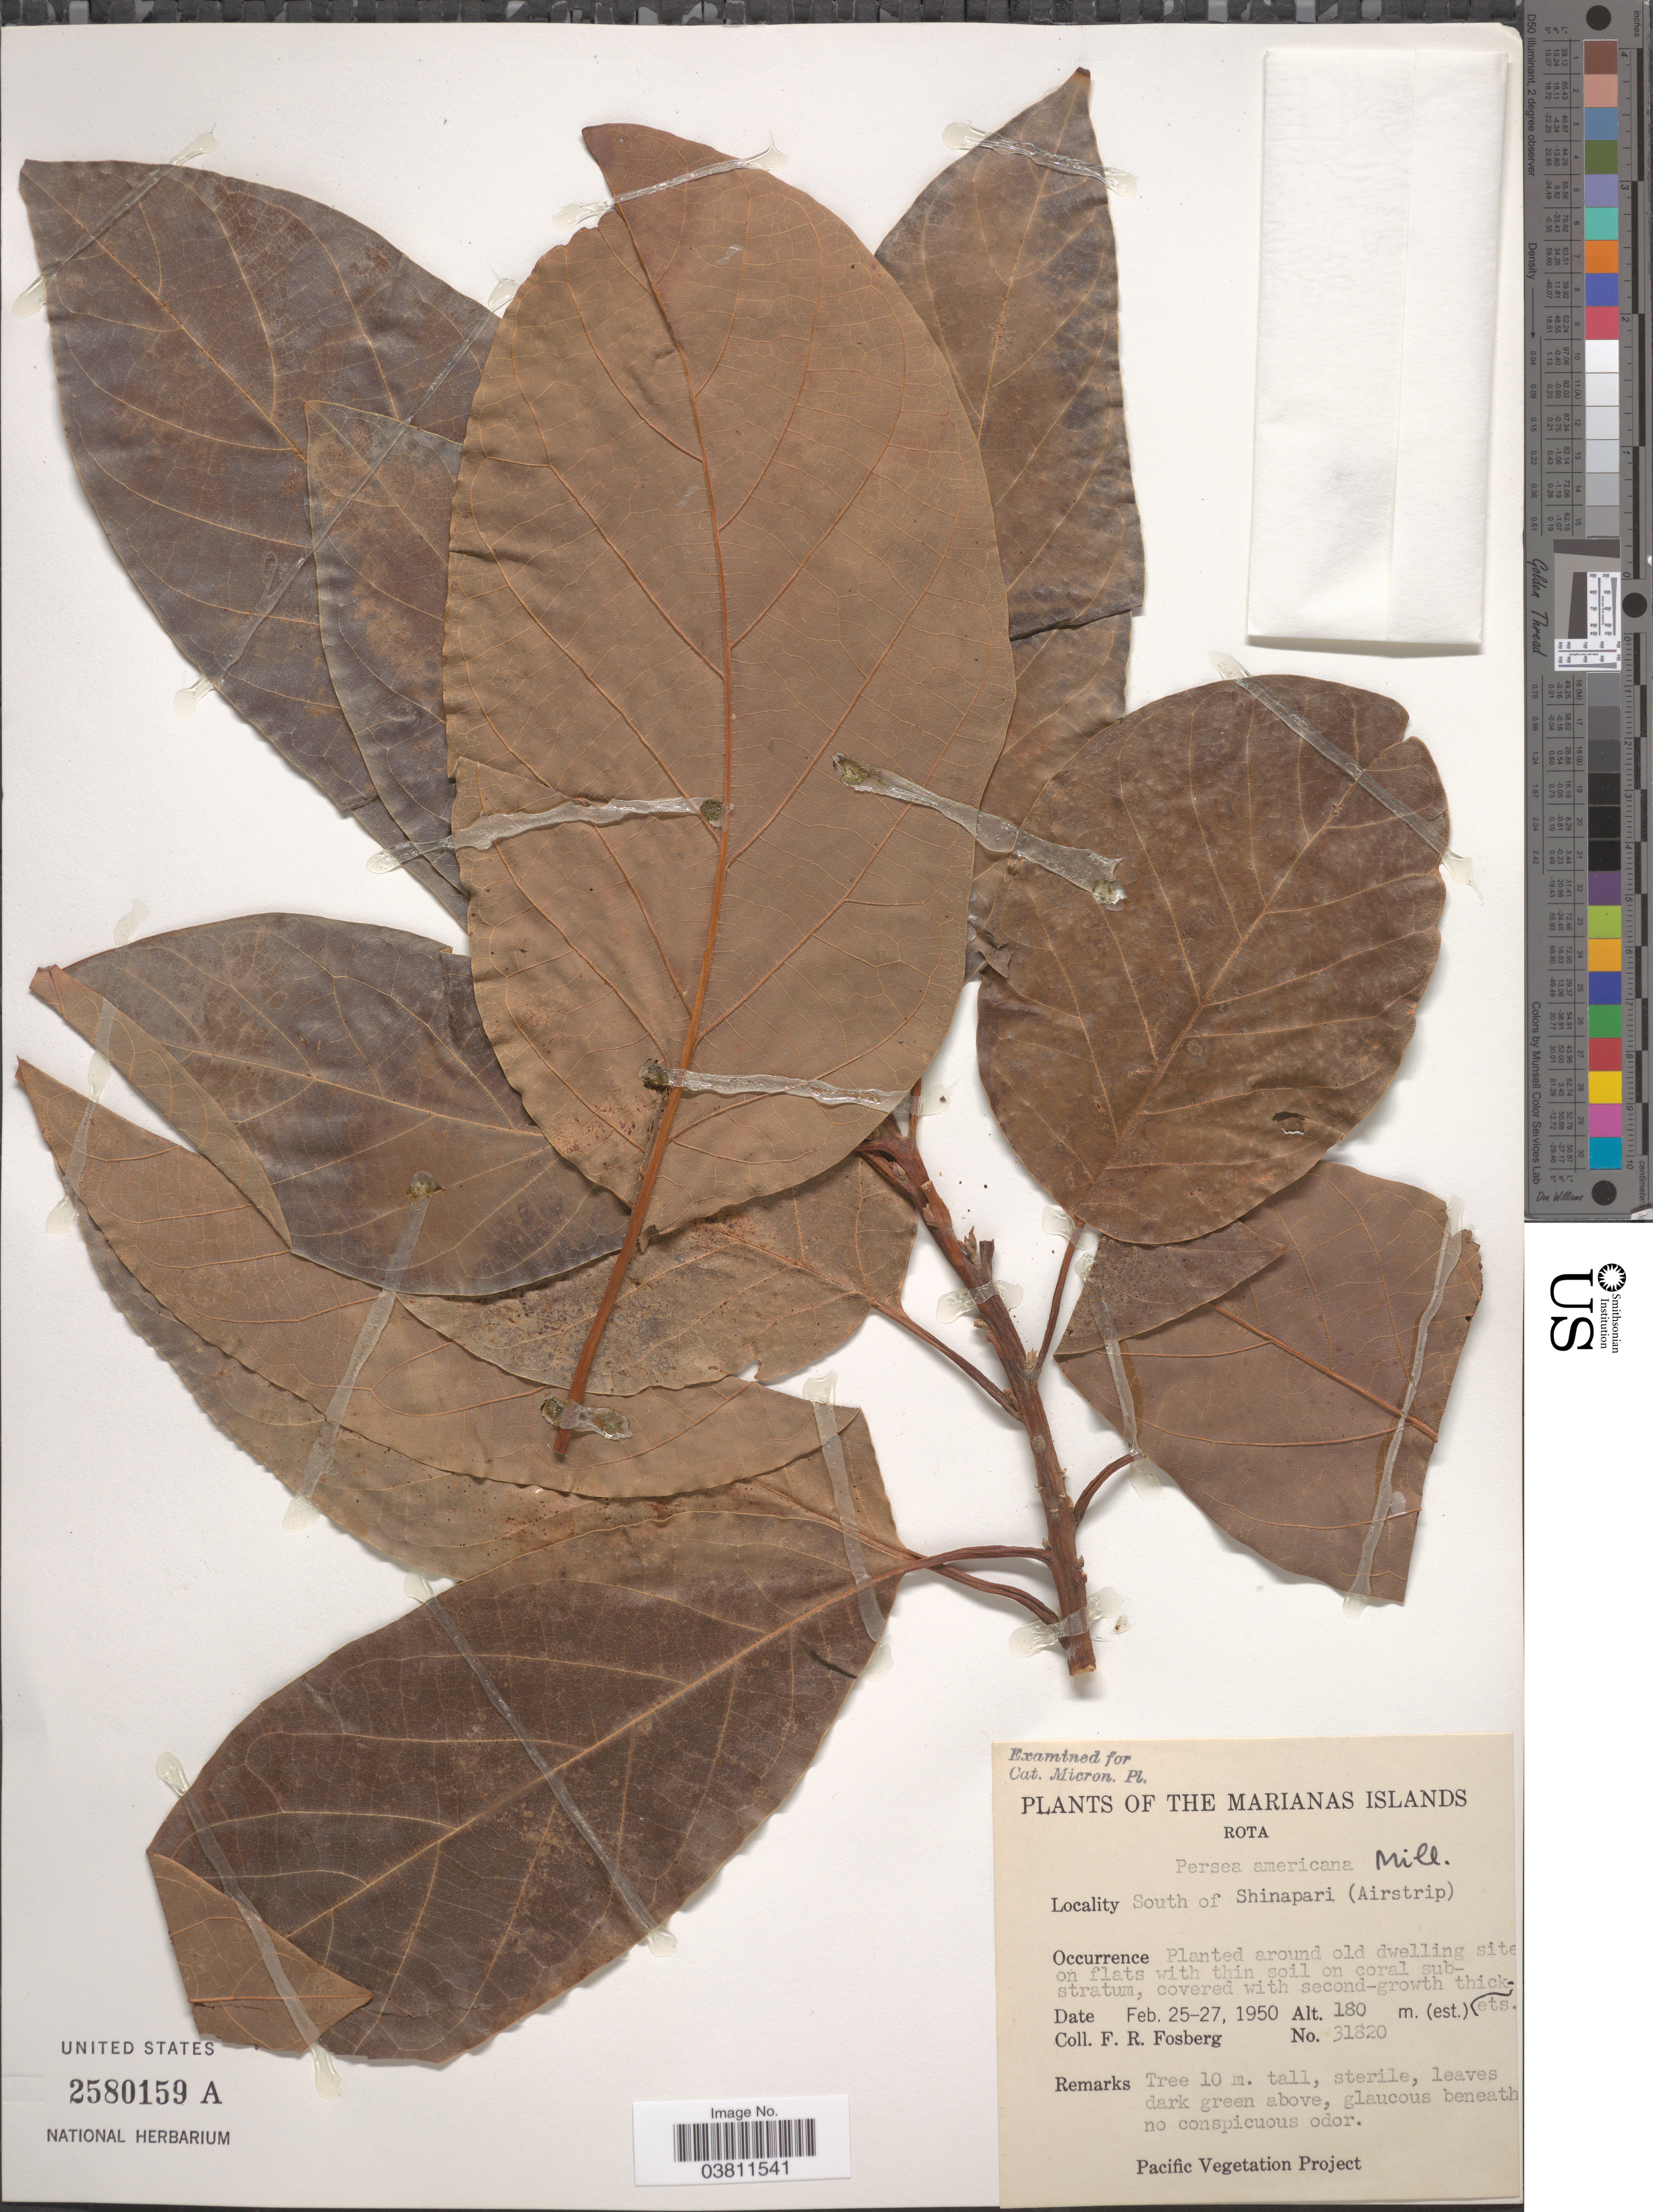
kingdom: Plantae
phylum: Tracheophyta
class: Magnoliopsida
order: Laurales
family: Lauraceae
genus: Persea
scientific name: Persea americana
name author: Mill.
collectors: F. R. Fosberg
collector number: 31820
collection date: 1950-02-25/1950-02-27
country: Northern Mariana Islands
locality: The Marianas Islands. Rota. South of Shinapari (Airstrip).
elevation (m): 180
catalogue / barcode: US 2580159A